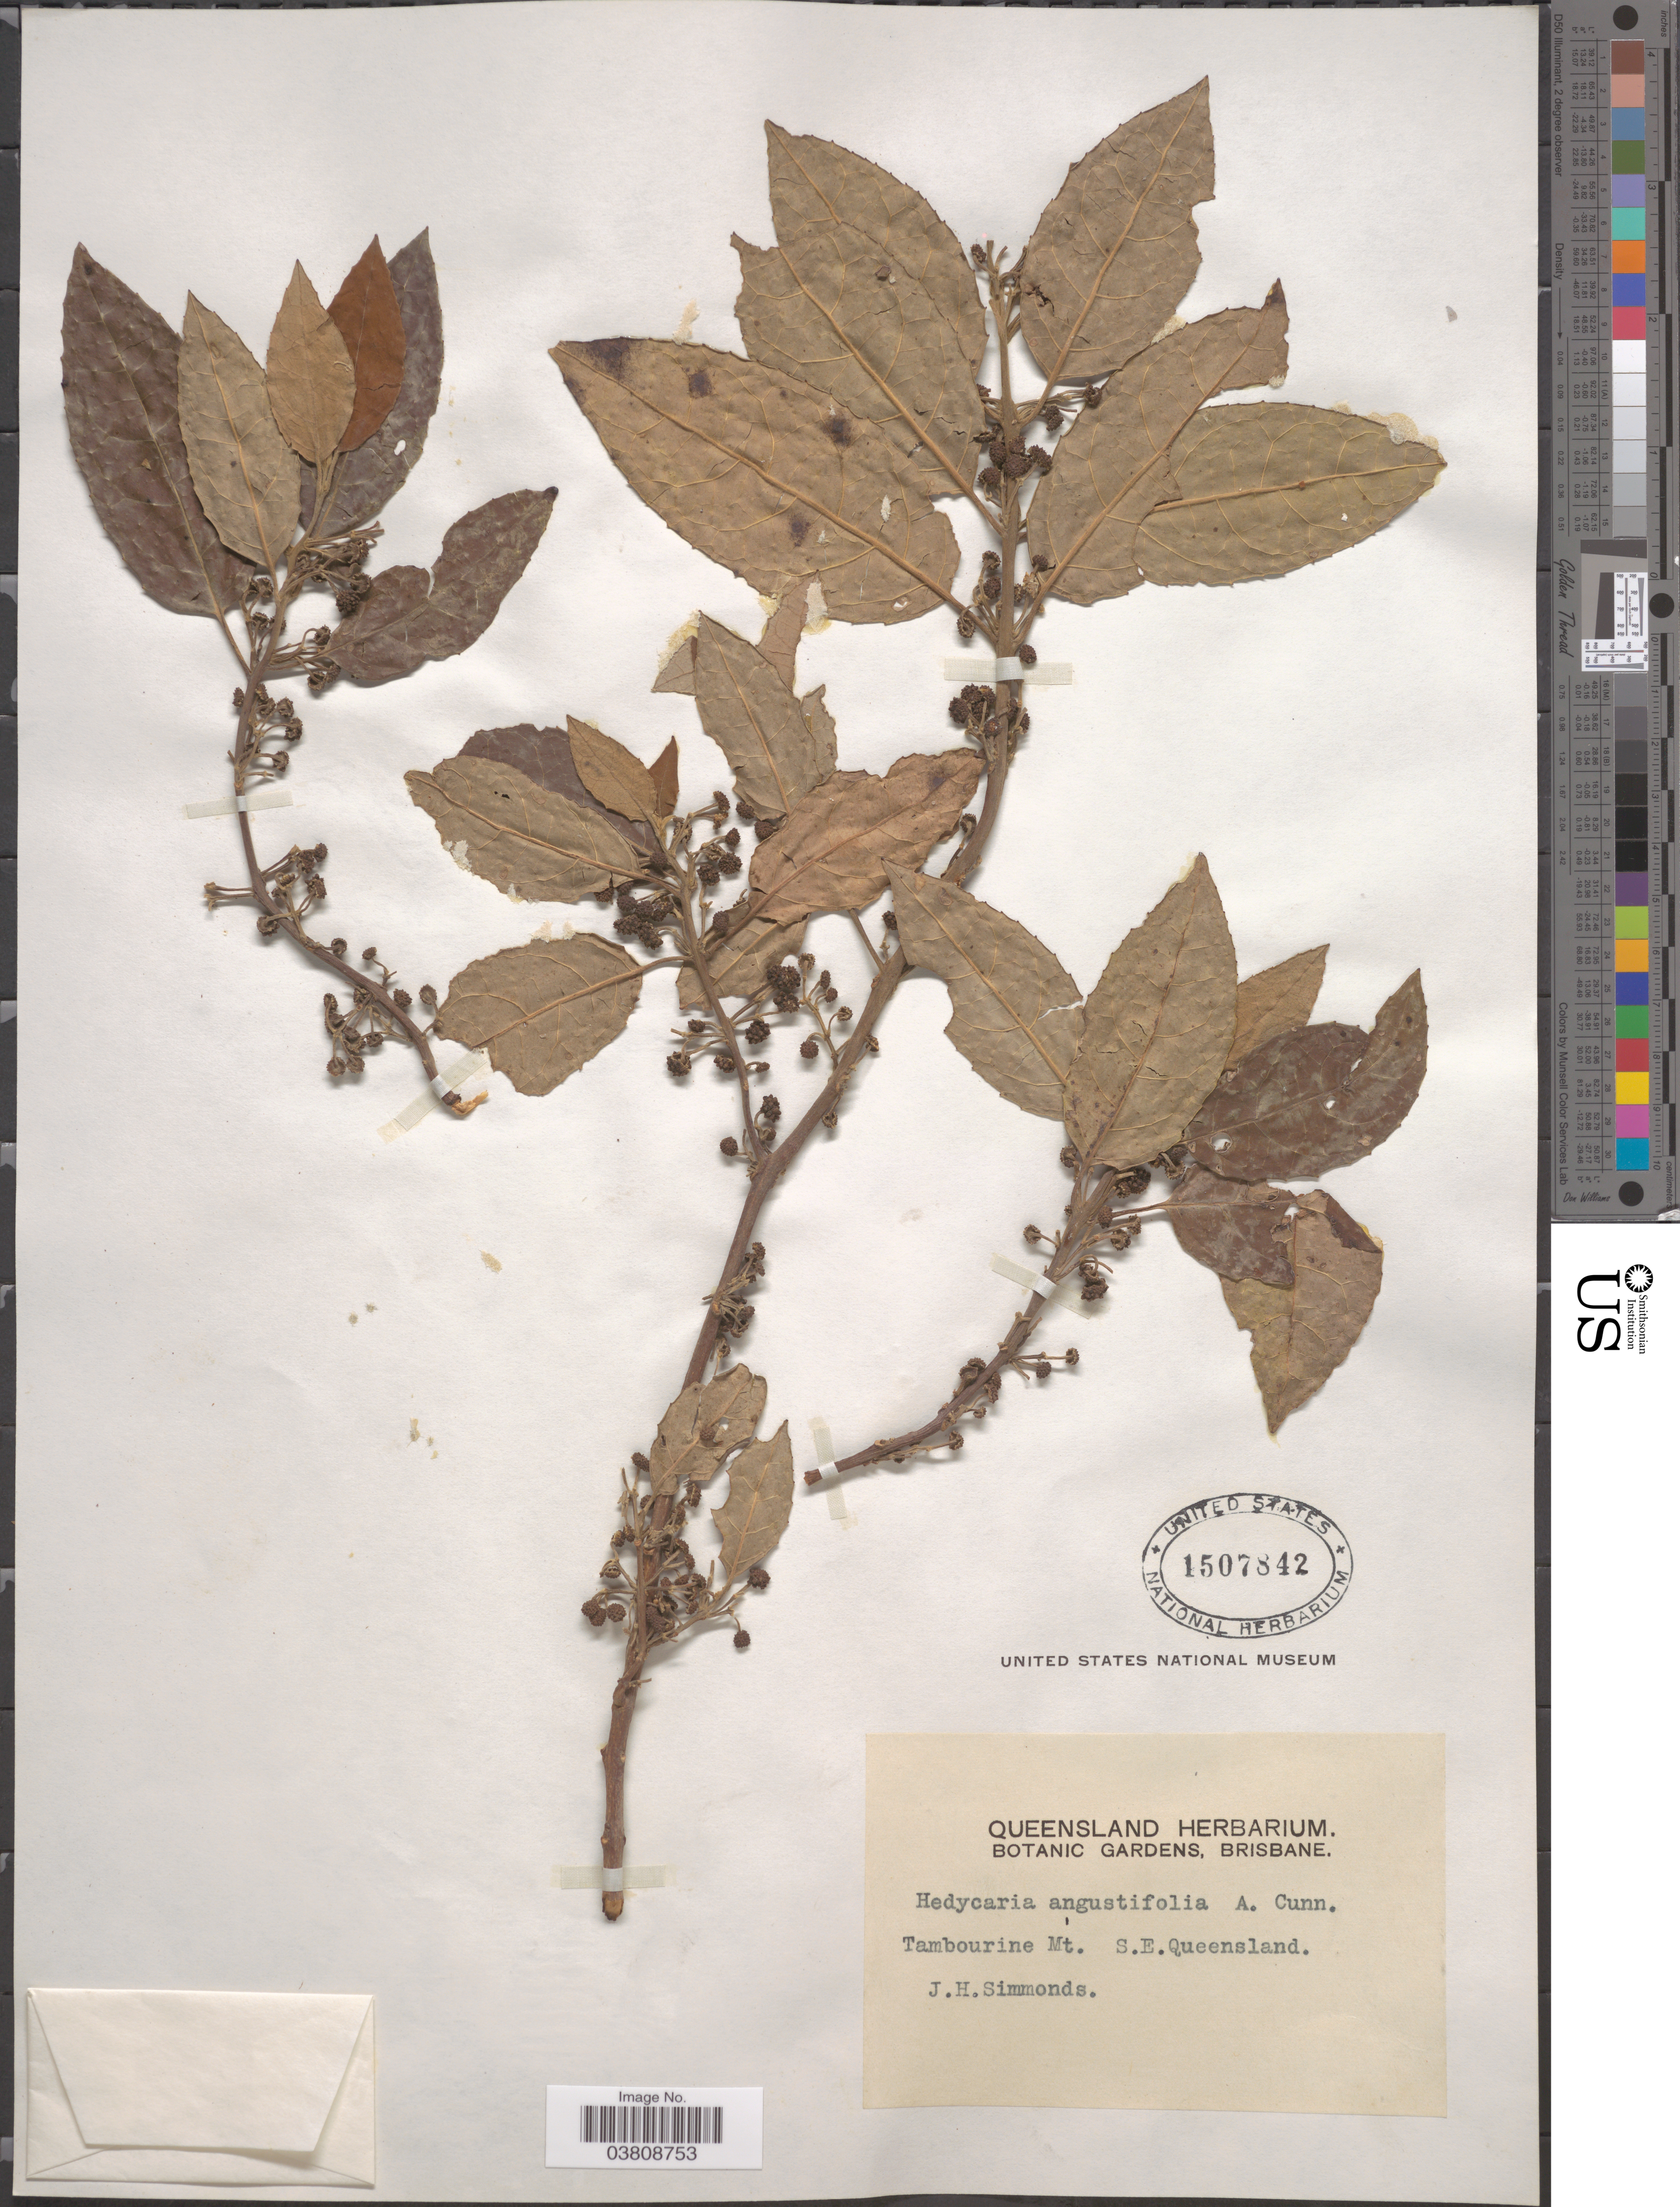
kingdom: Plantae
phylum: Tracheophyta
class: Magnoliopsida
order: Laurales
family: Monimiaceae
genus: Hedycarya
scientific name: Hedycarya angustifolia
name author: A. Cunn.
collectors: J. Simmonds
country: Australia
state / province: Queensland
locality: Tambourine Mt. S.E.Queensland.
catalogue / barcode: US 1507842